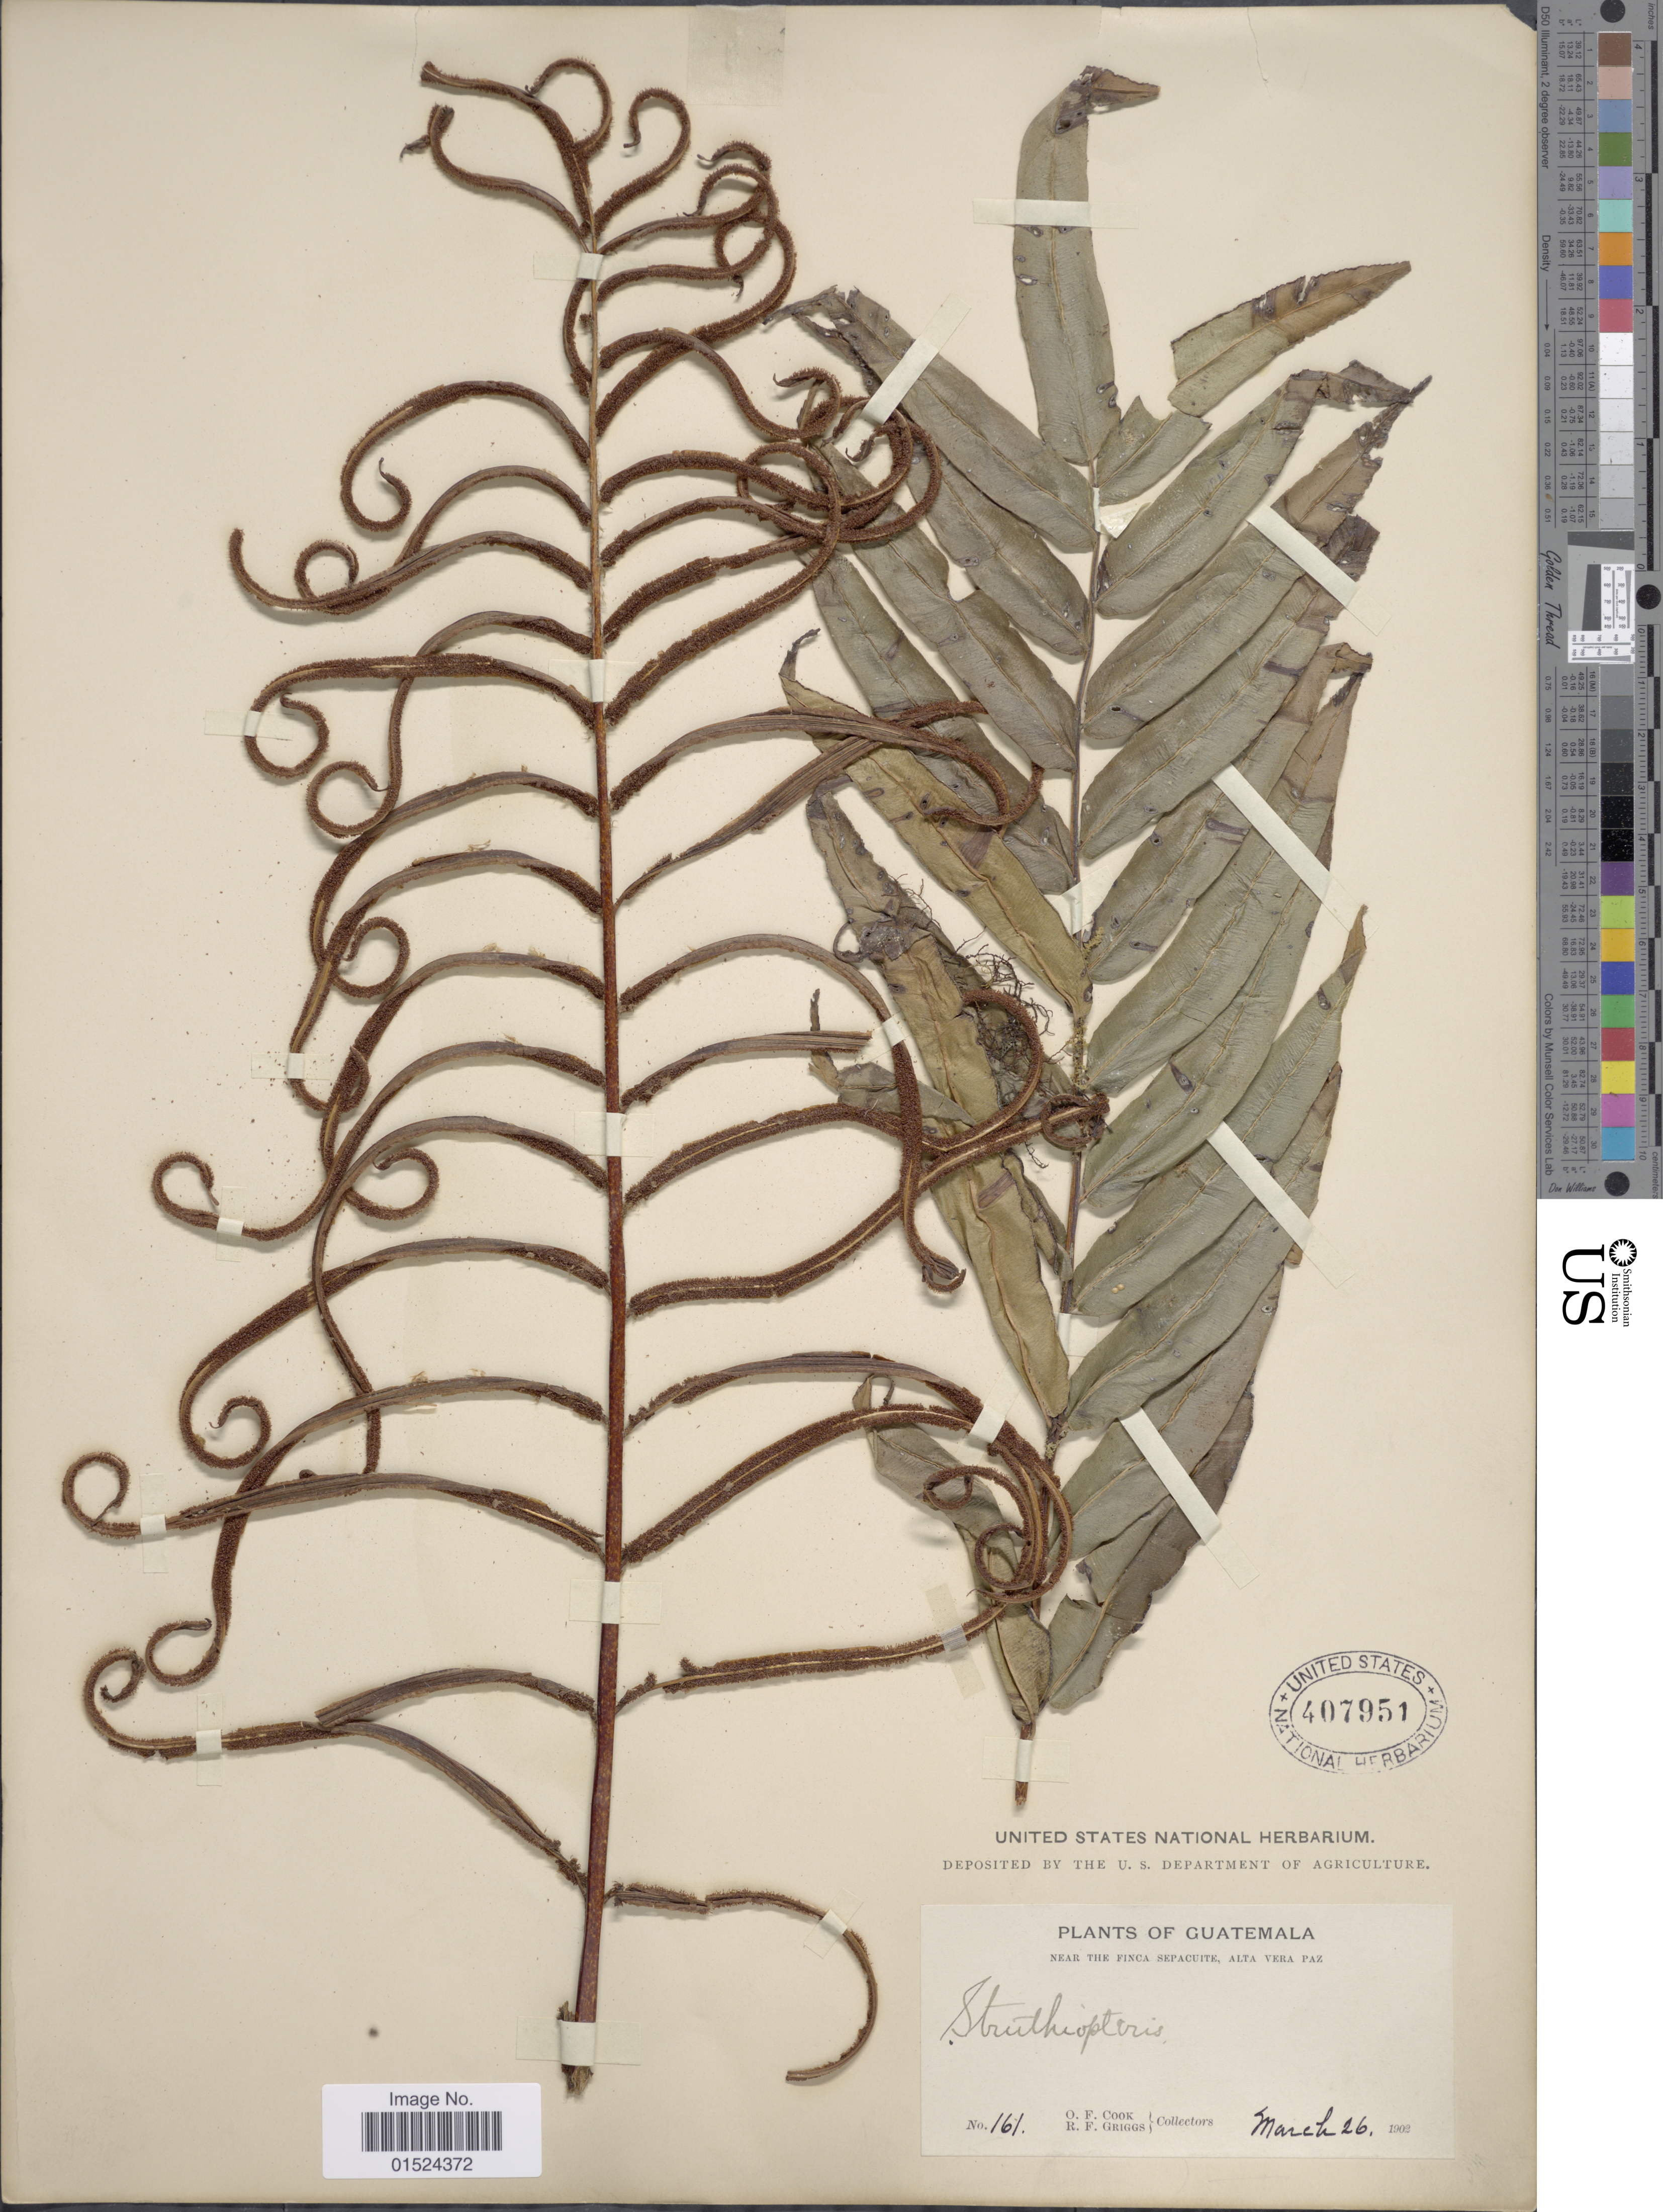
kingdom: Plantae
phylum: Tracheophyta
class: Polypodiopsida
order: Polypodiales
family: Blechnaceae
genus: Blechnum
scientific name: Blechnum schiedeanum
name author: (Schltdl. ex C. Presl) Hieron.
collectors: O. F. Cook & R. F. Griggs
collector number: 161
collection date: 1902-03-26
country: Guatemala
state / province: Alta Verapaz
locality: Near the Finca Sepacuite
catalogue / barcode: US 407951